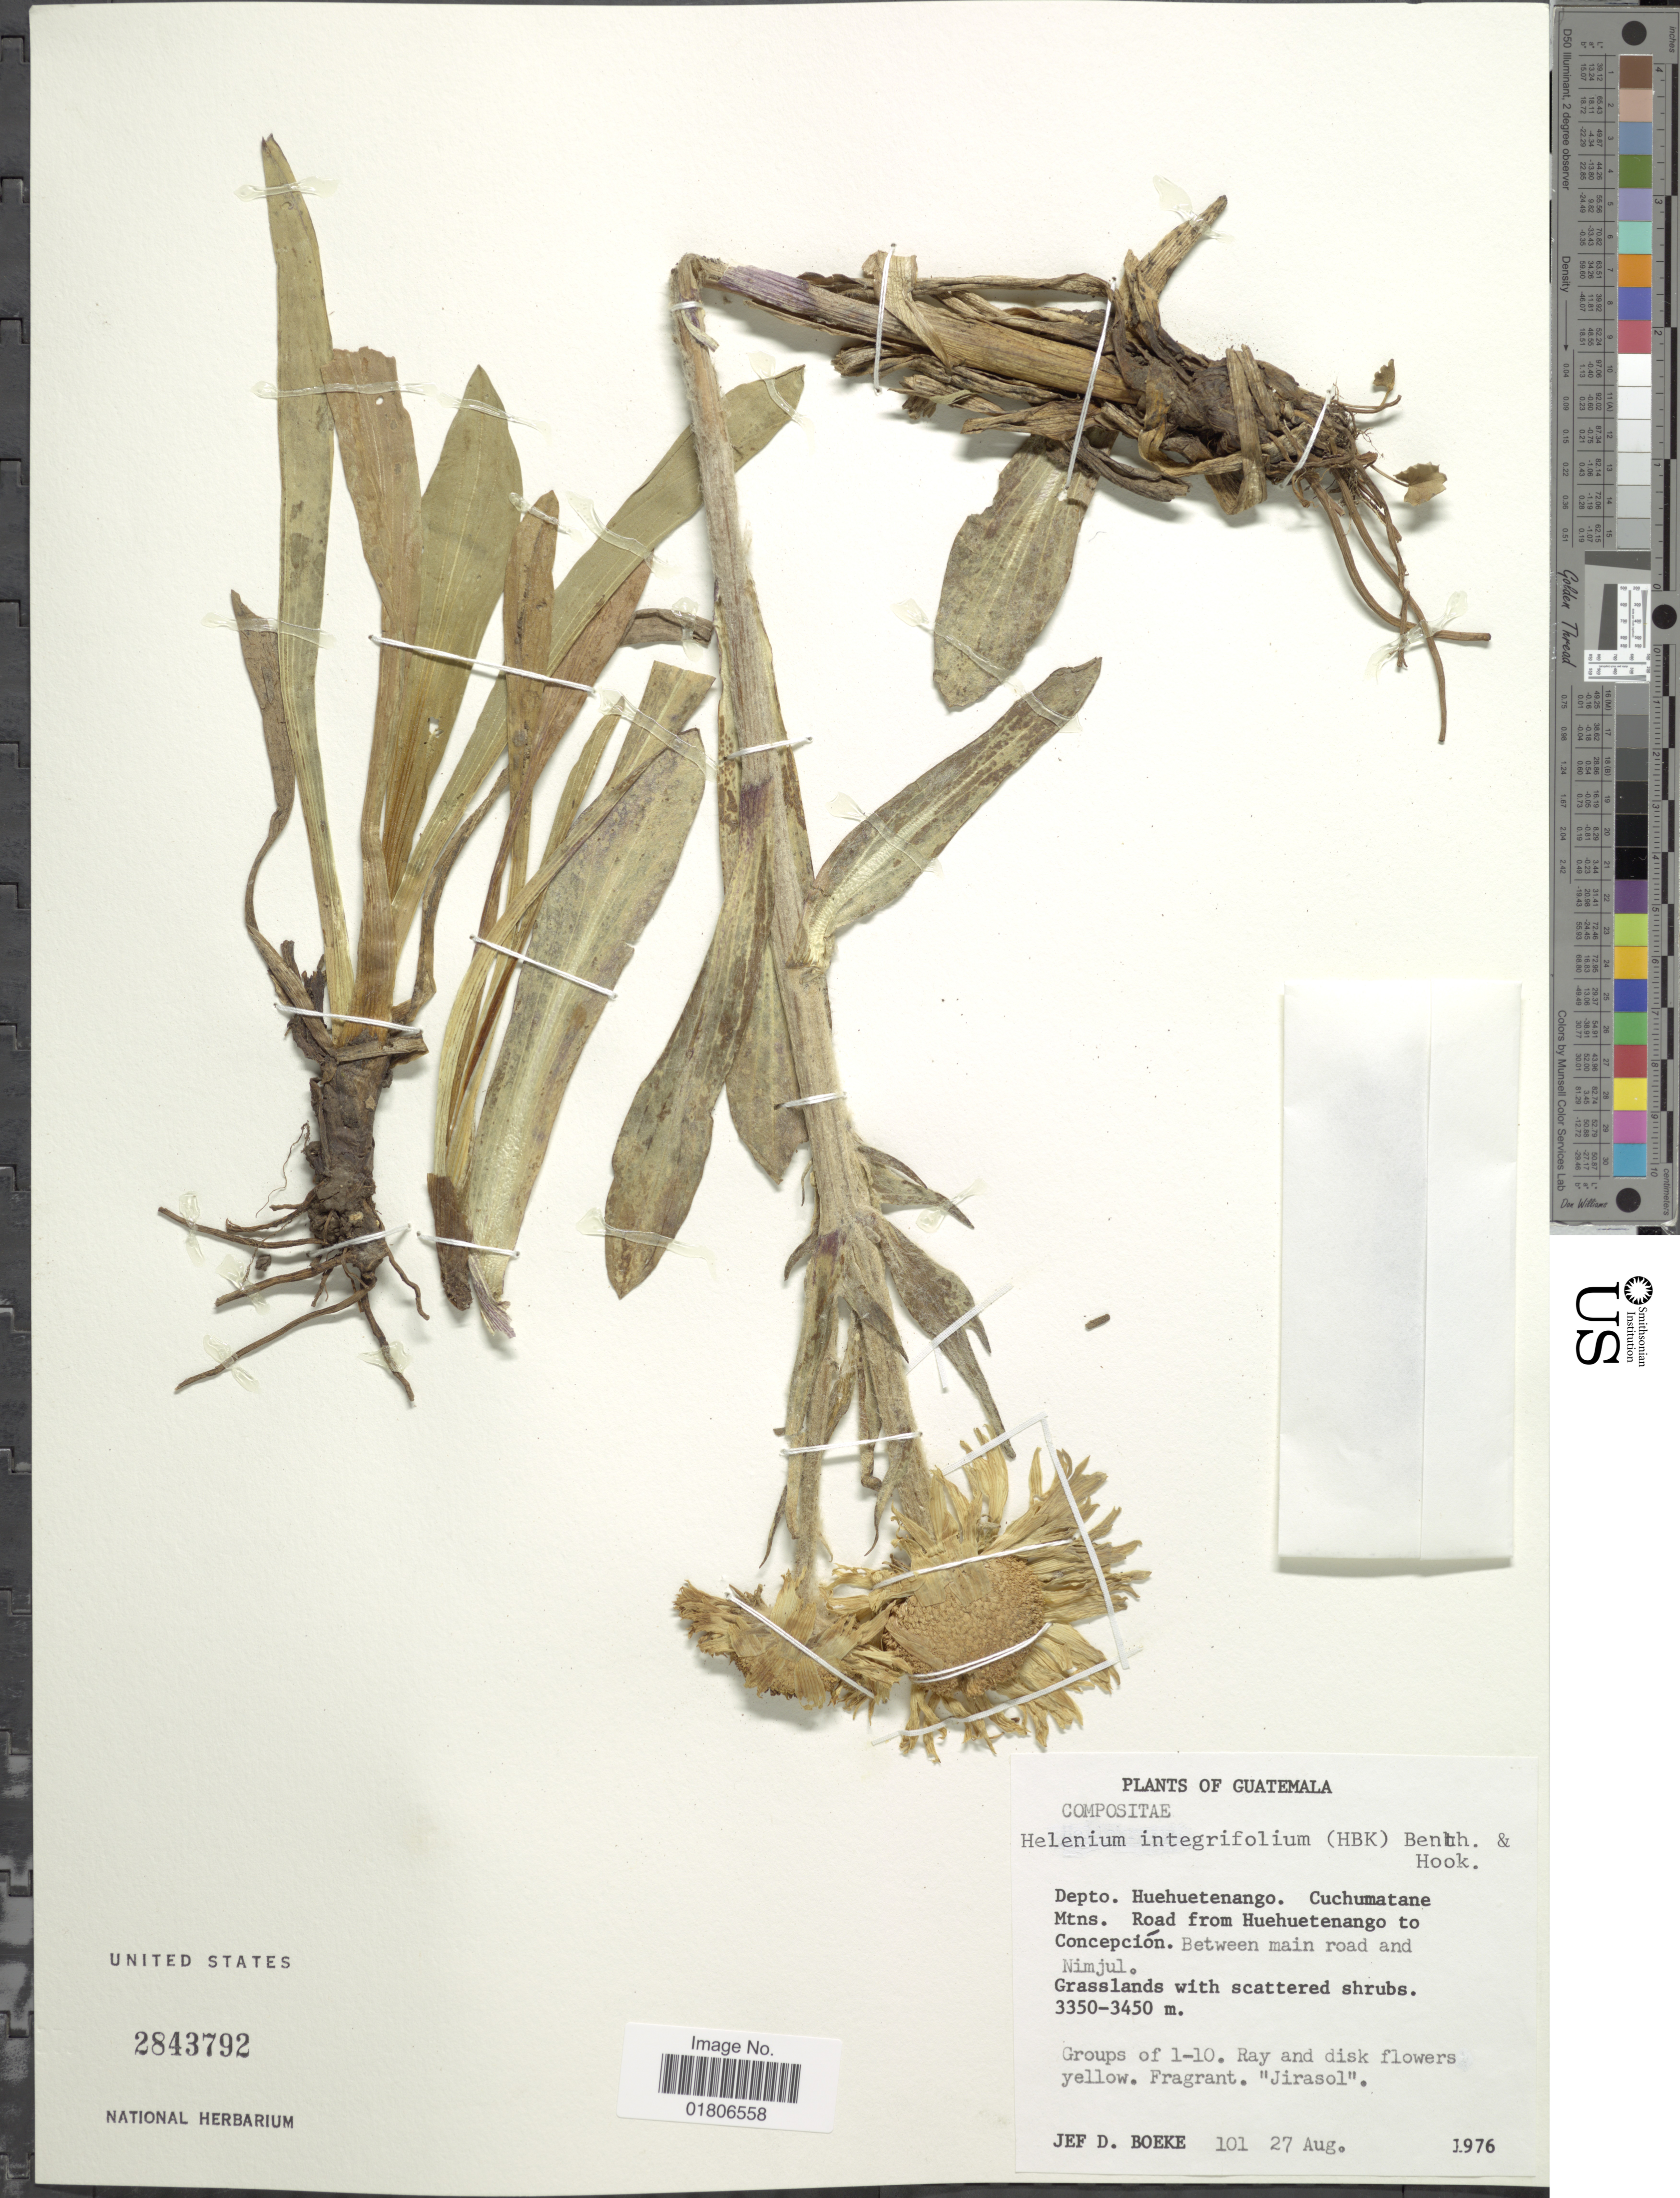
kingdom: Plantae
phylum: Tracheophyta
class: Magnoliopsida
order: Asterales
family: Asteraceae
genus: Helenium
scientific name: Helenium integrifolium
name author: Sessé & Moc.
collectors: J. D. Boeke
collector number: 101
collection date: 1976-08-27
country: Guatemala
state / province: Huehuetenango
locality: Cuchumatane Mtns. Road from Huehuetenango to Concepción. Between main road and Nimjul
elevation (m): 3350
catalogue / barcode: US 2843792